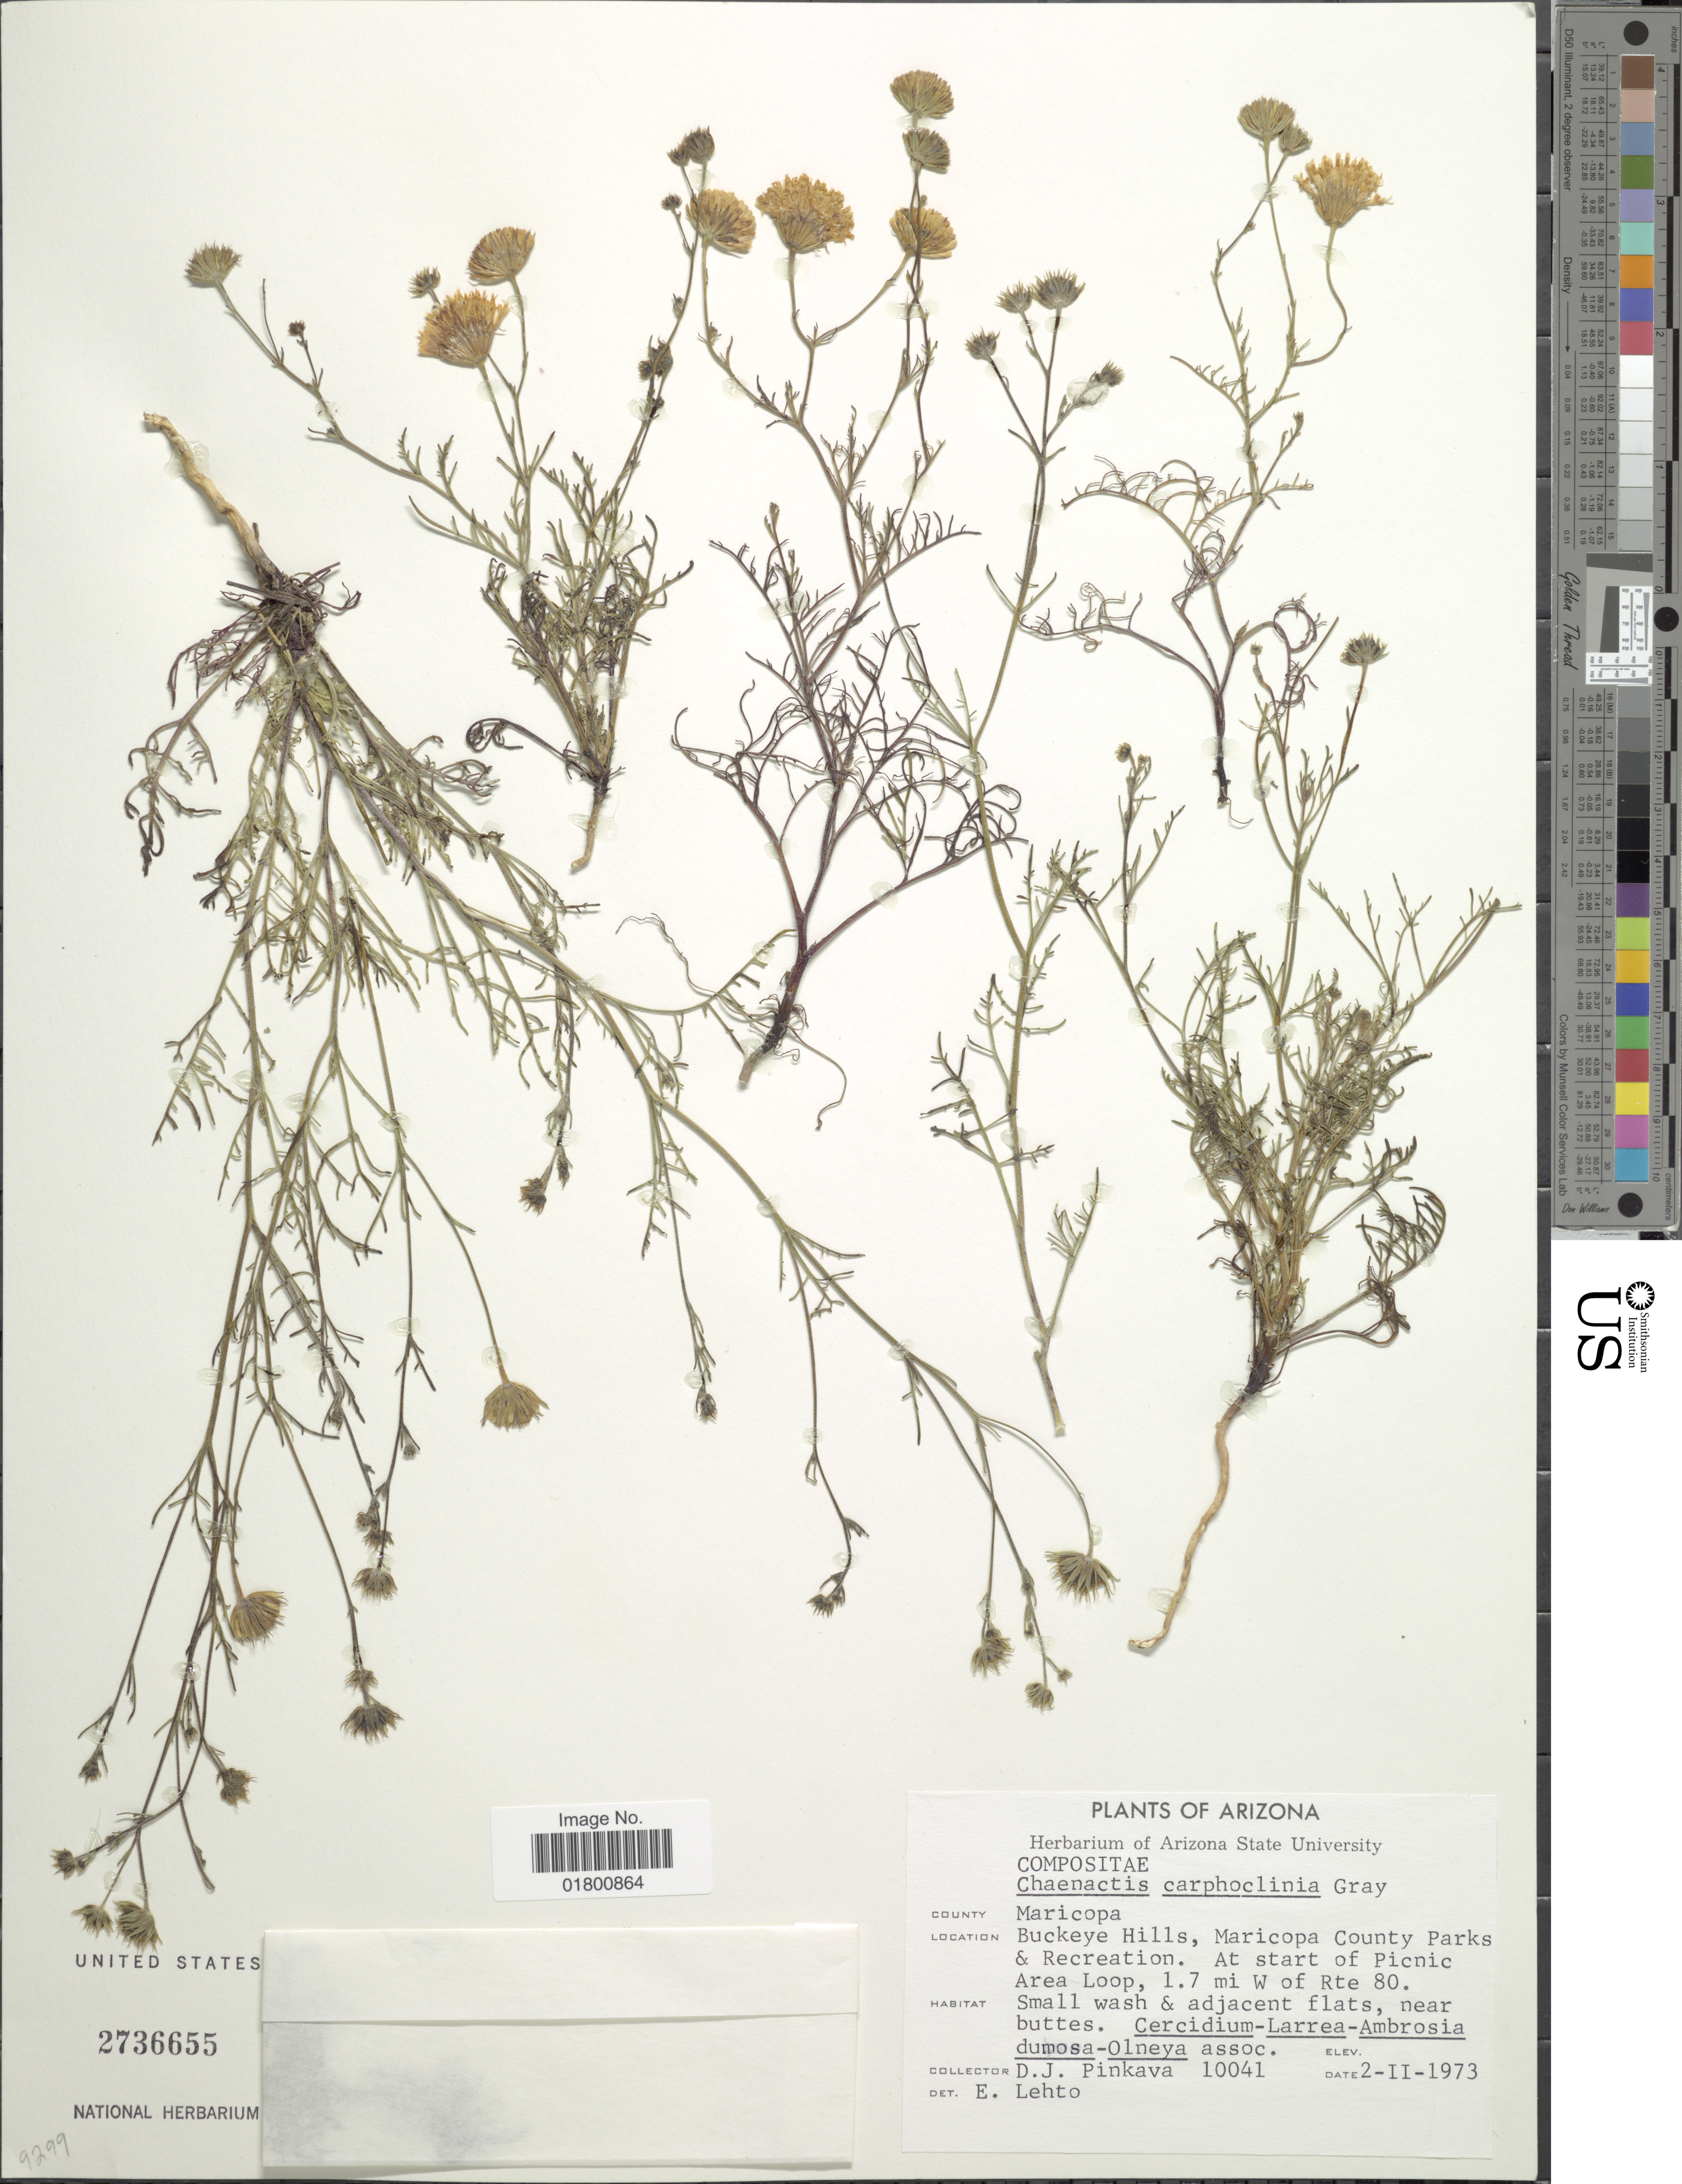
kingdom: Plantae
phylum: Tracheophyta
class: Magnoliopsida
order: Asterales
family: Asteraceae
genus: Chaenactis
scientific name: Chaenactis carphoclinia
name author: A. Gray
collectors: D. J. Pinkava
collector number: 10041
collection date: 1973-02-02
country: United States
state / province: Arizona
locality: County Maricopa, Buckeye Hills, Maricopa County Parks & Recreation, At start of Picnic Area Loop, 1.7 mi W of RTe 80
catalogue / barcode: US 2736655